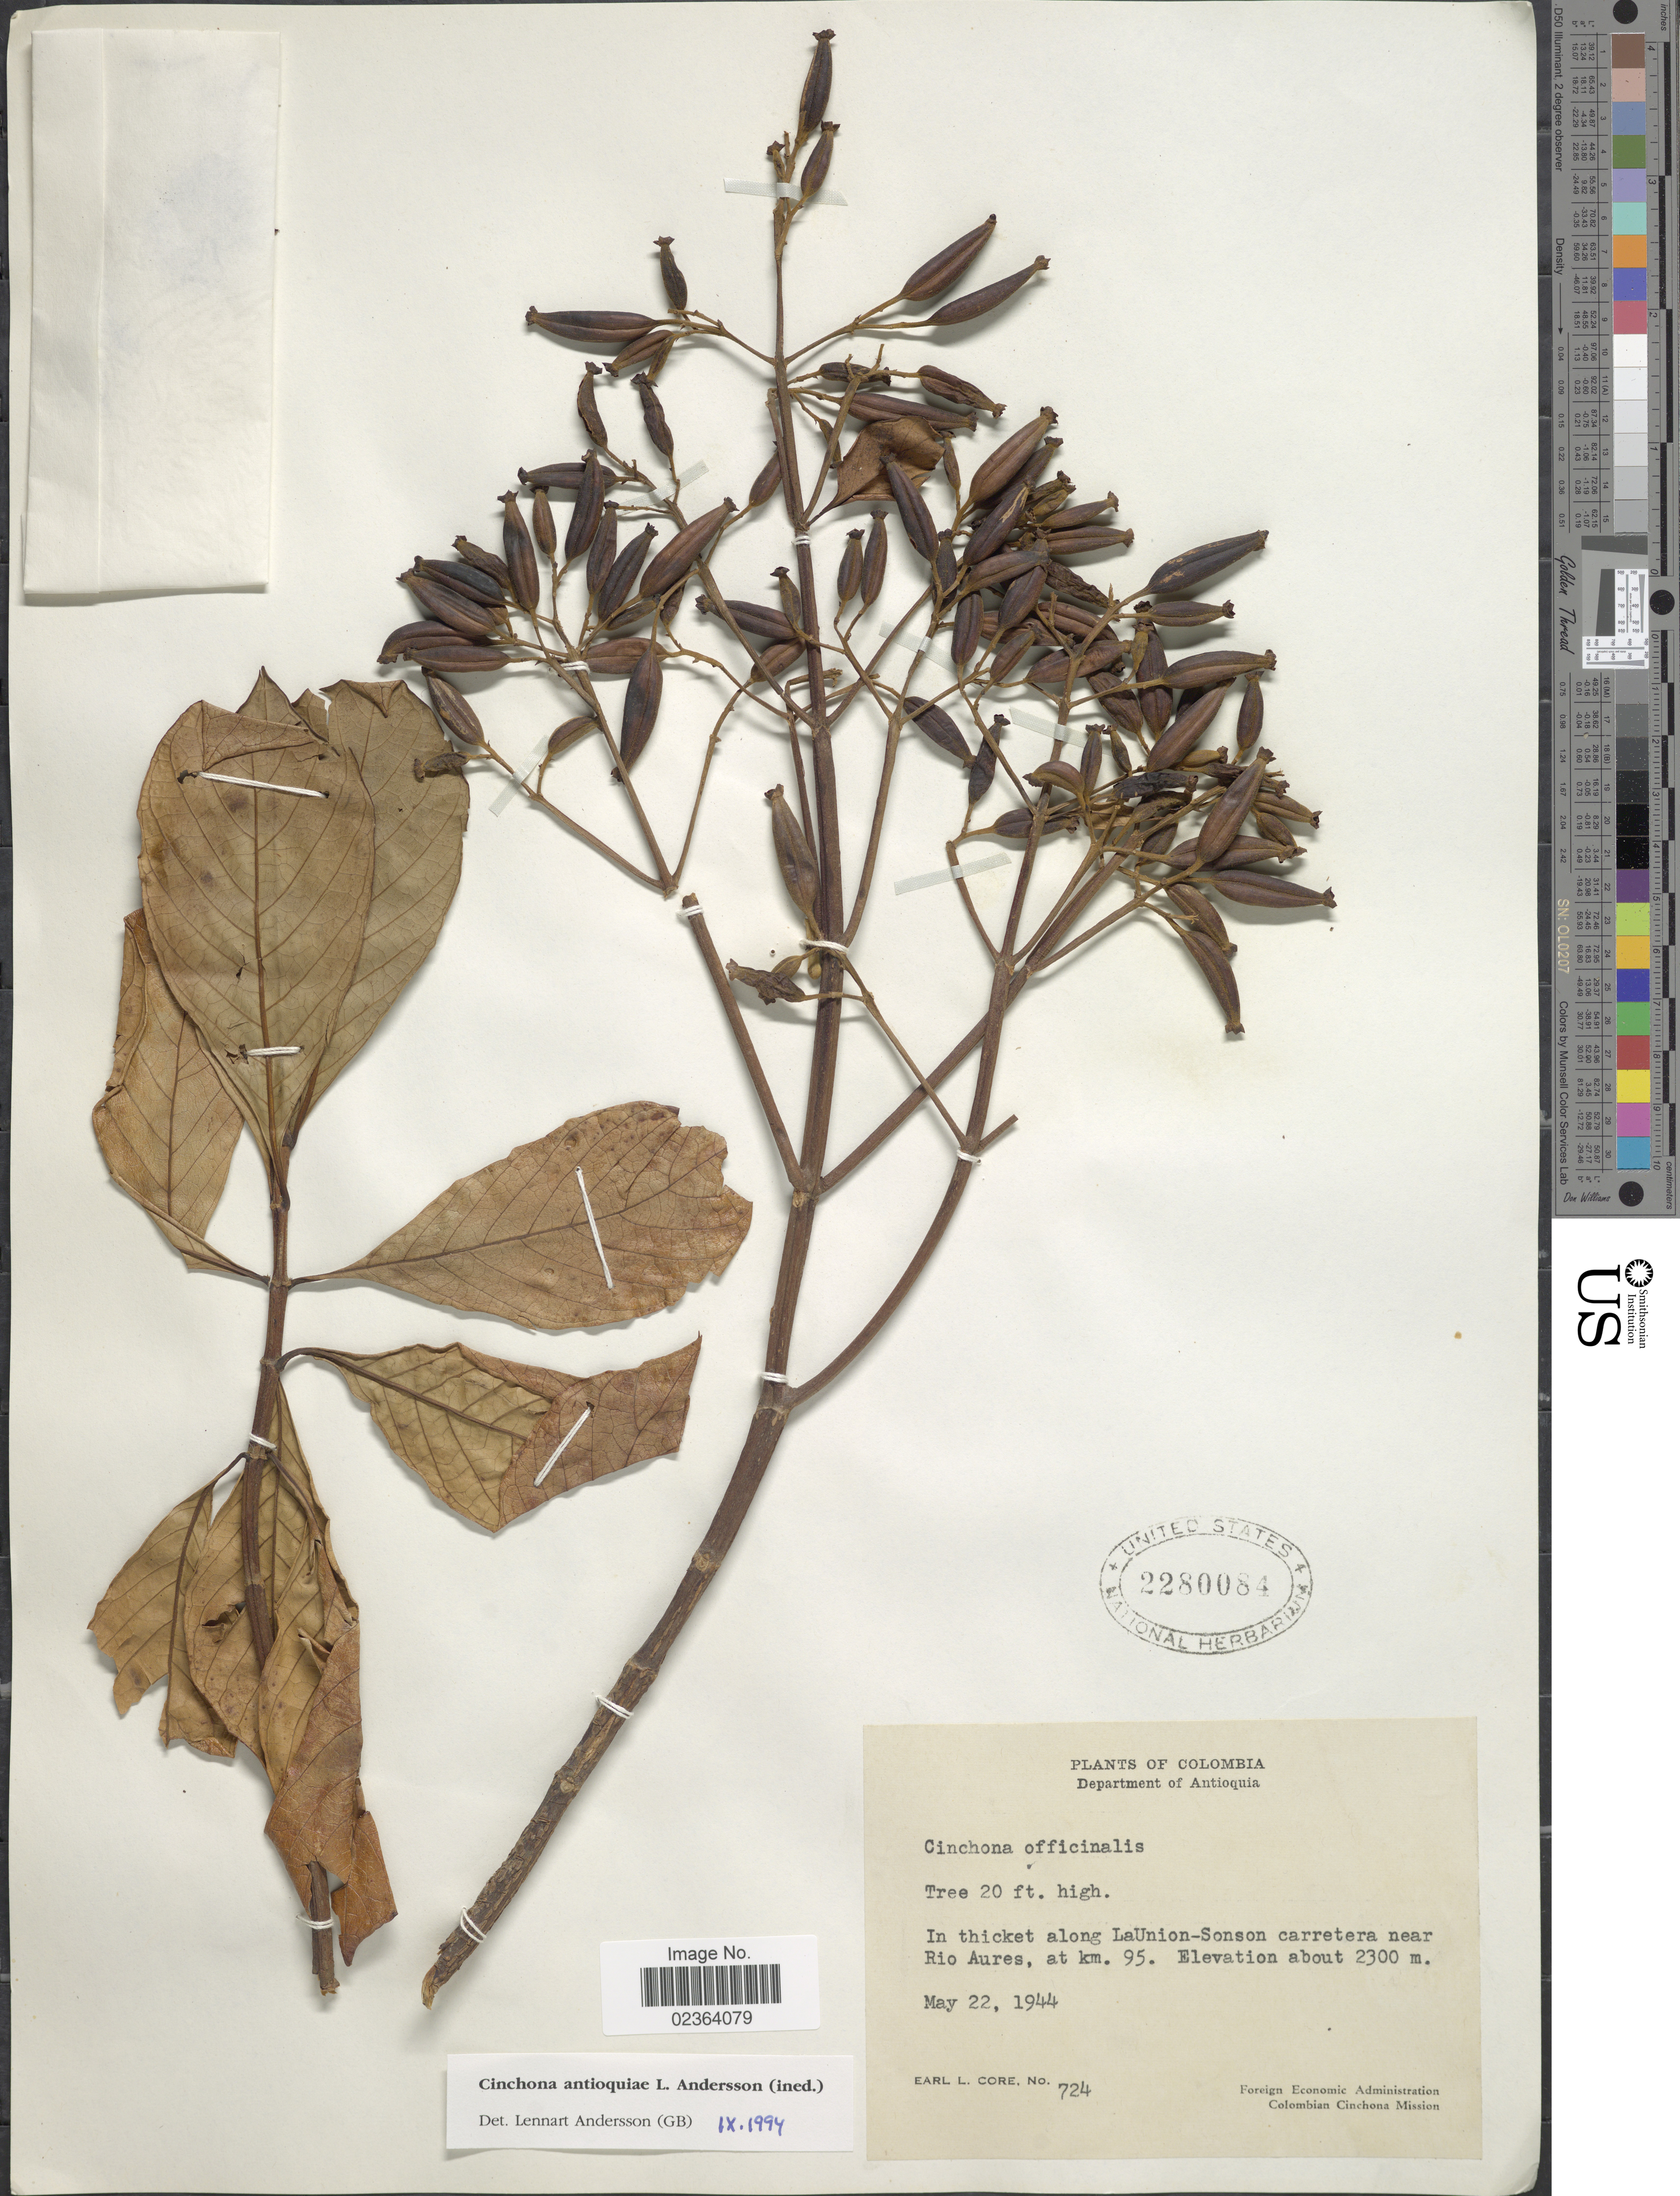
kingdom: Plantae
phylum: Tracheophyta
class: Magnoliopsida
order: Gentianales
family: Rubiaceae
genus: Cinchona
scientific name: Cinchona antioquiae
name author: L. Andersson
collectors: E. L. Core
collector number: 724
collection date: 1944-05-22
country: Colombia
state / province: Antioquia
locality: In thicket along La Union-Sonson carretera near Rio Aures, at km. 95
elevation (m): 2300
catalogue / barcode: US 2280084